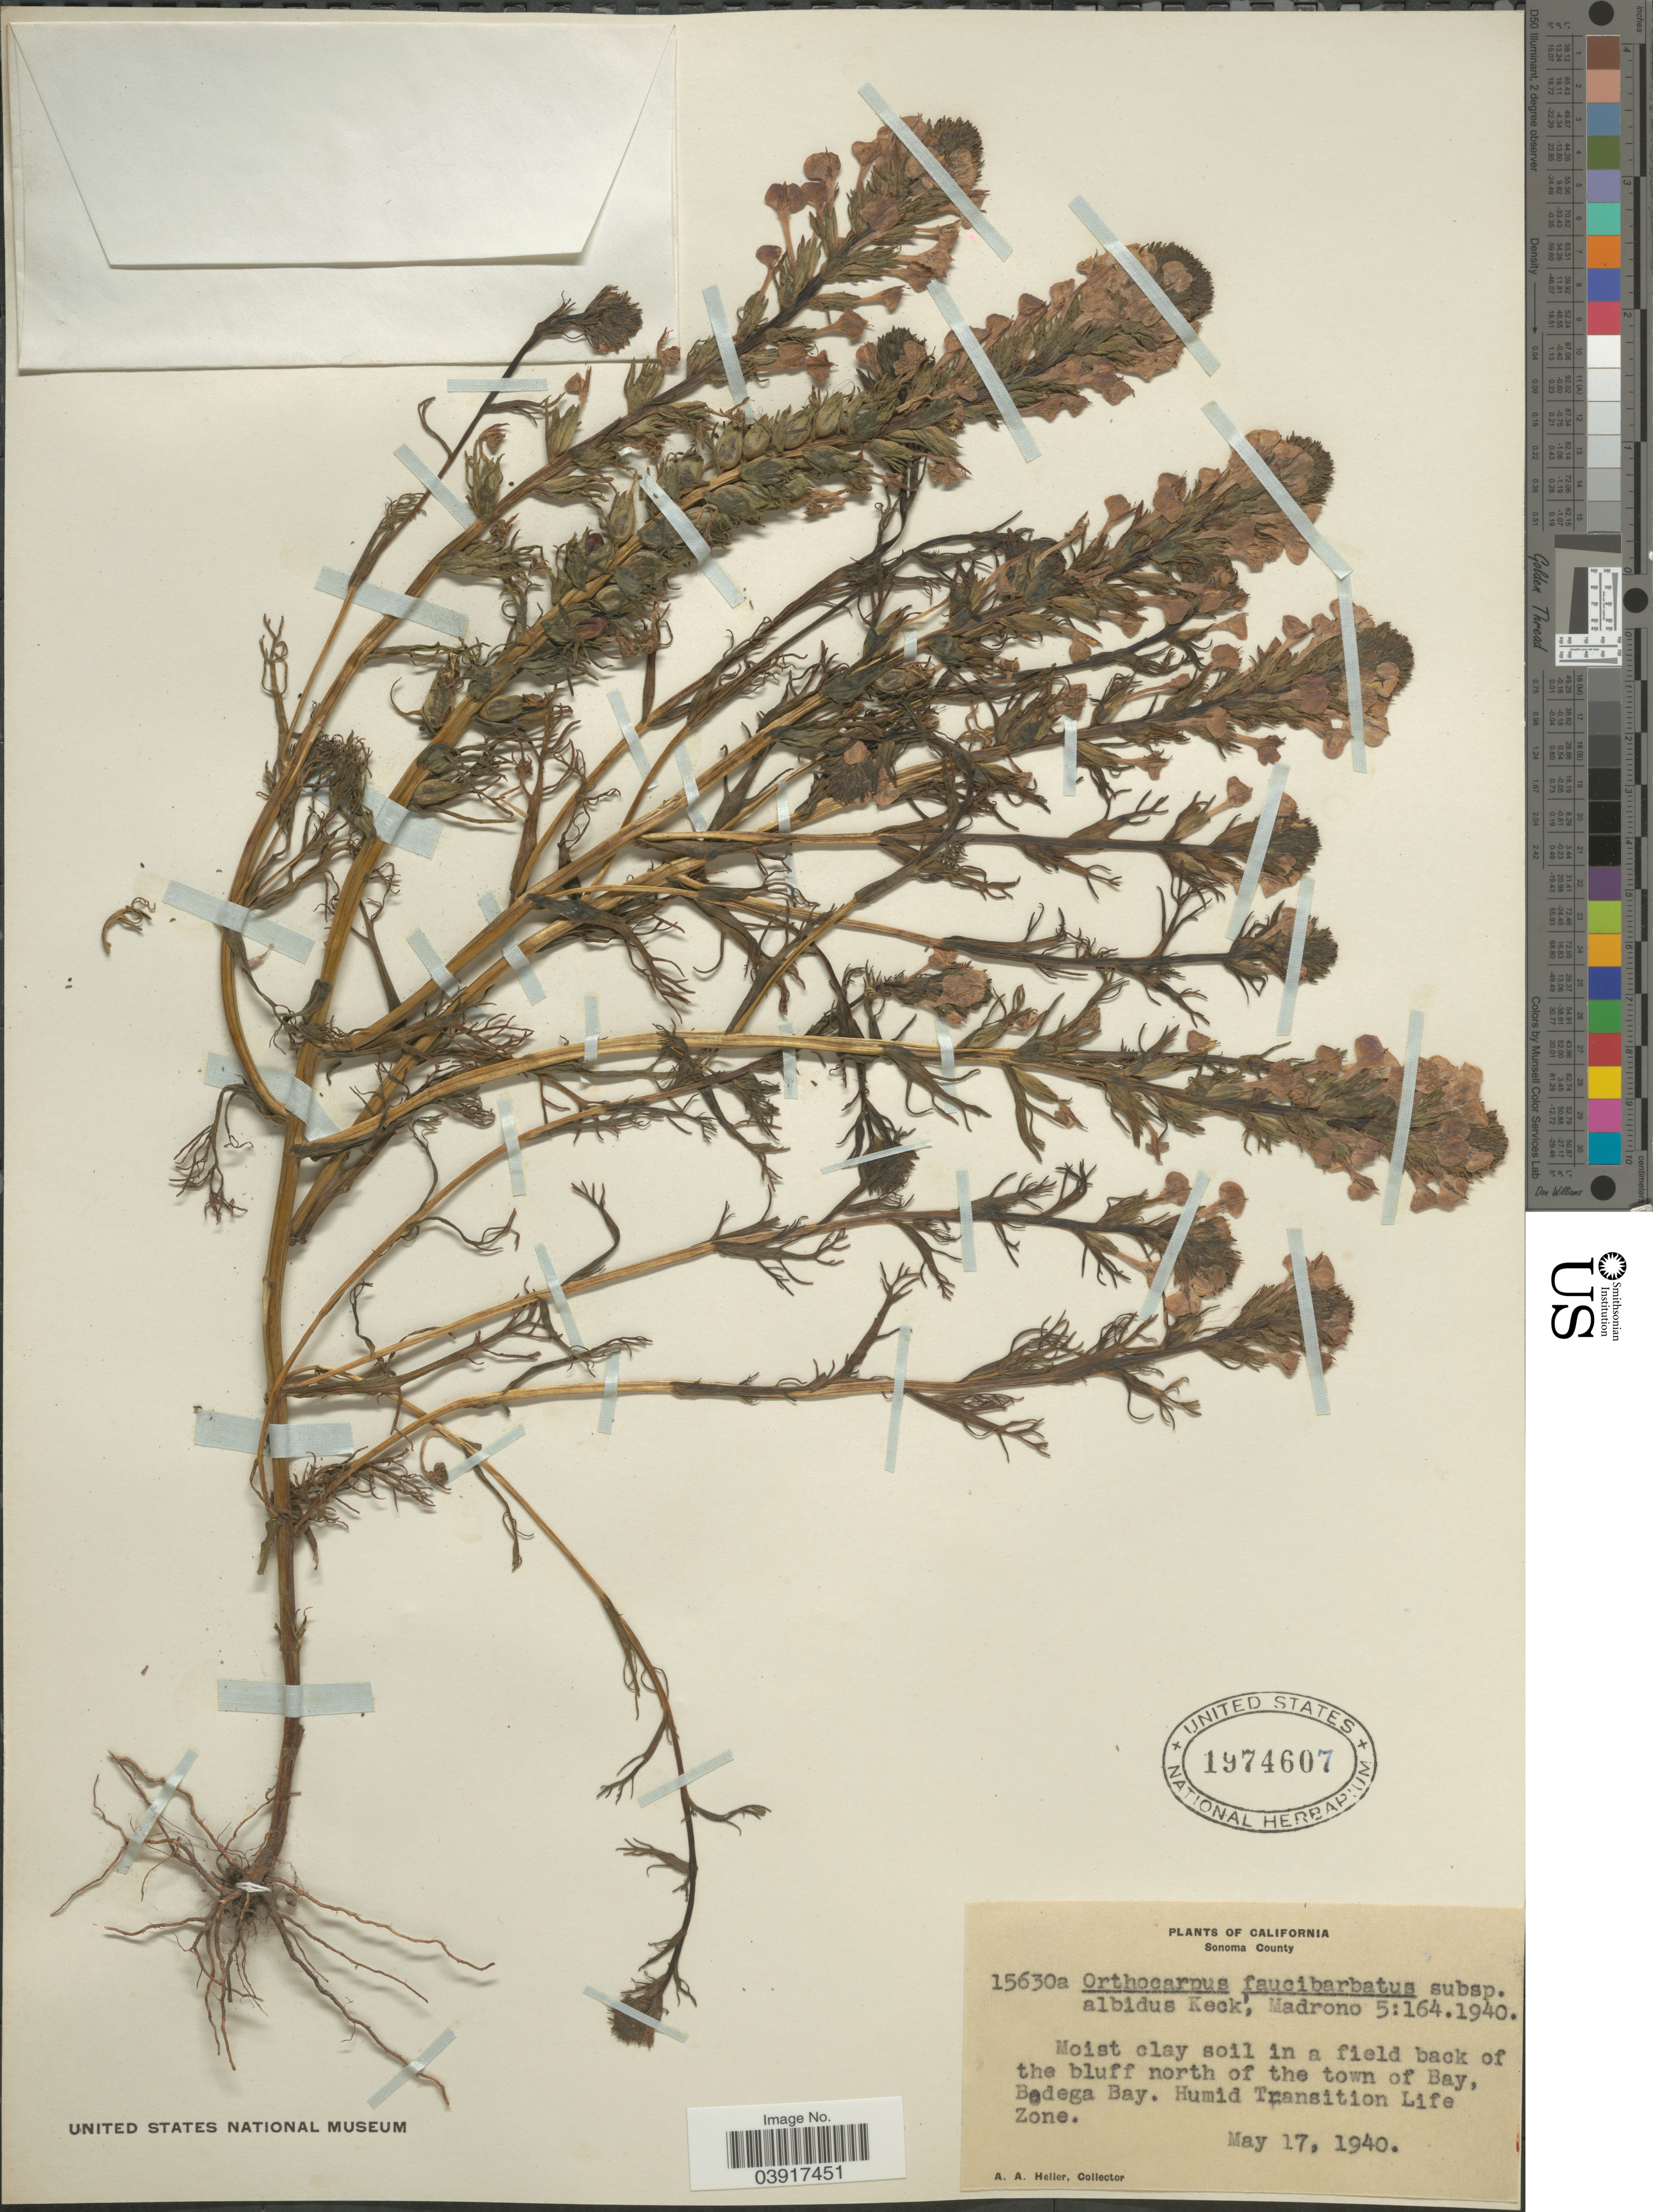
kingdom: Plantae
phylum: Tracheophyta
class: Magnoliopsida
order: Lamiales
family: Orobanchaceae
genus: Orthocarpus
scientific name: Orthocarpus faucibarbatus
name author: A. Gray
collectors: A. A. Heller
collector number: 15630a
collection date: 1940-05-17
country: United States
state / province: California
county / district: Sonoma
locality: Sonoma County. In a field back of the bluff north of the town of Bay, Bodega Bay. Humid Transition Life Zone.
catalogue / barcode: US 1974607